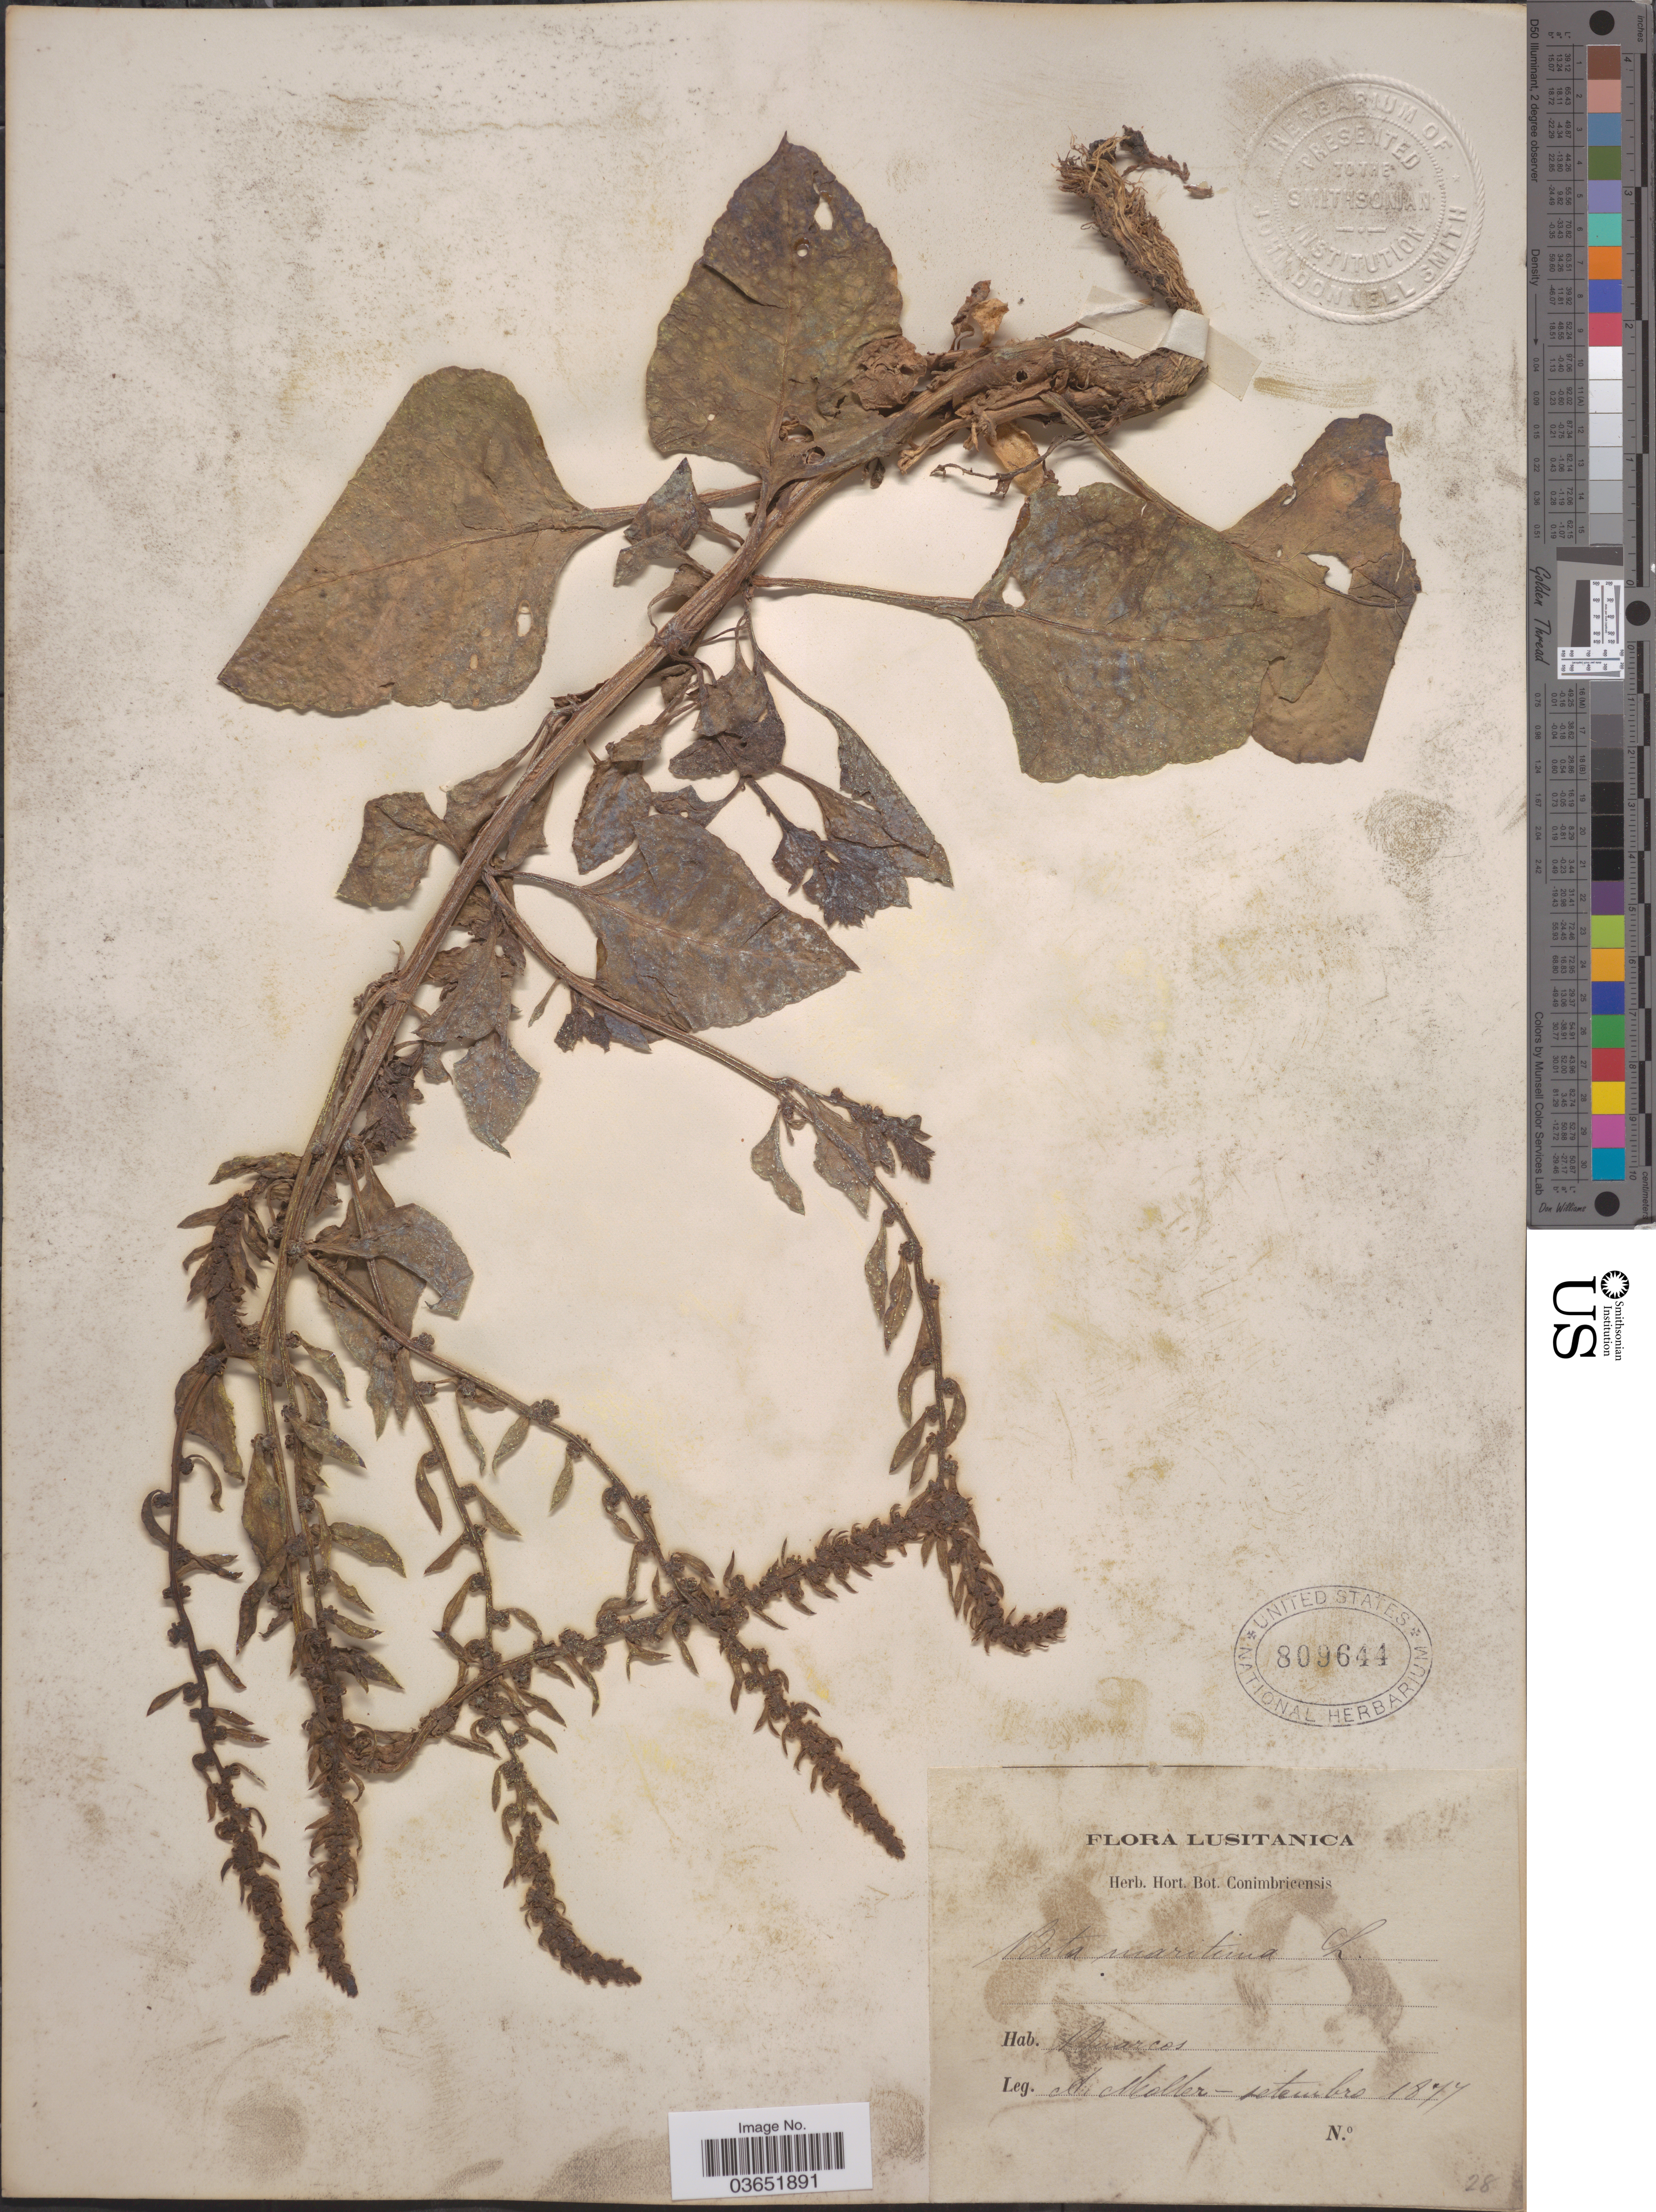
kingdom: Plantae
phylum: Tracheophyta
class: Magnoliopsida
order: Caryophyllales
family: Amaranthaceae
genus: Beta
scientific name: Beta maritima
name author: L.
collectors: A. Moller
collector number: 28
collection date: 1877-09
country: Portugal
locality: Lusitanica. Buarcos.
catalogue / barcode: US 809644